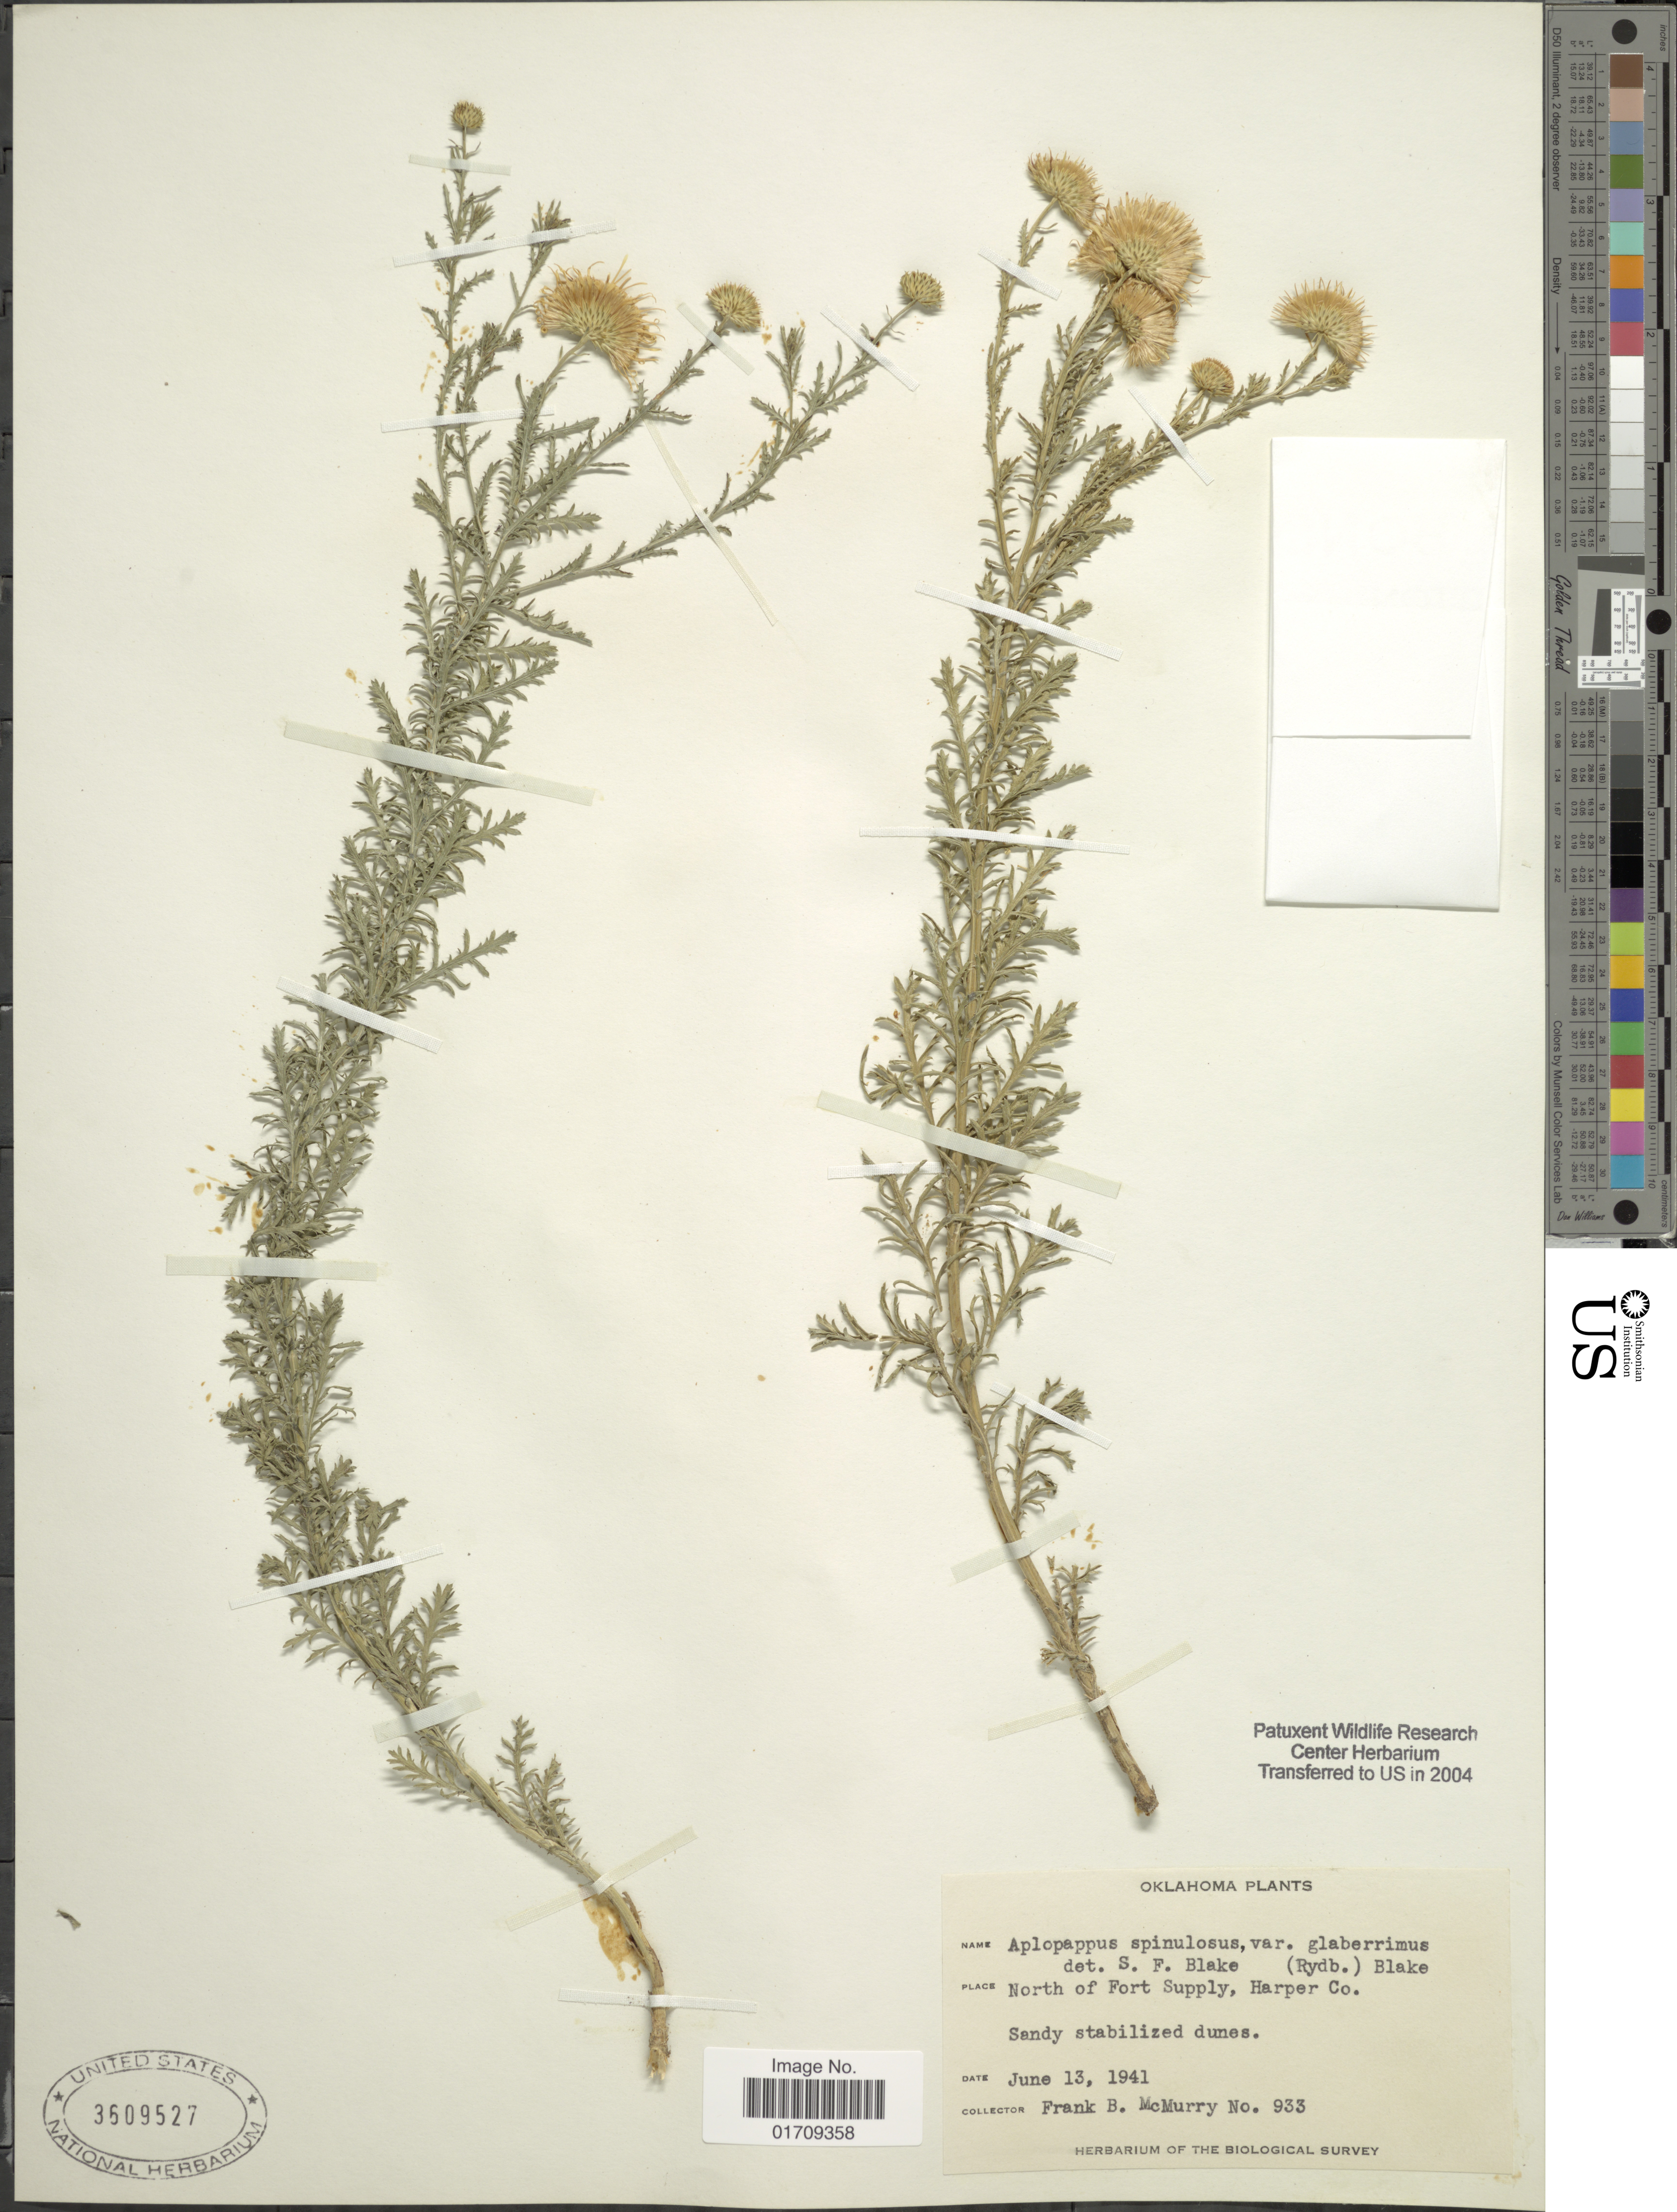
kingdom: Plantae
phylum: Tracheophyta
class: Magnoliopsida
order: Asterales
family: Asteraceae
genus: Machaeranthera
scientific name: Machaeranthera spinulosa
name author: Greene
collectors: F. B. McMurry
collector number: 933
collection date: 1941-06-13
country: United States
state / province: Oklahoma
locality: North of Fort Supply, Harper Co.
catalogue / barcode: US 3609527